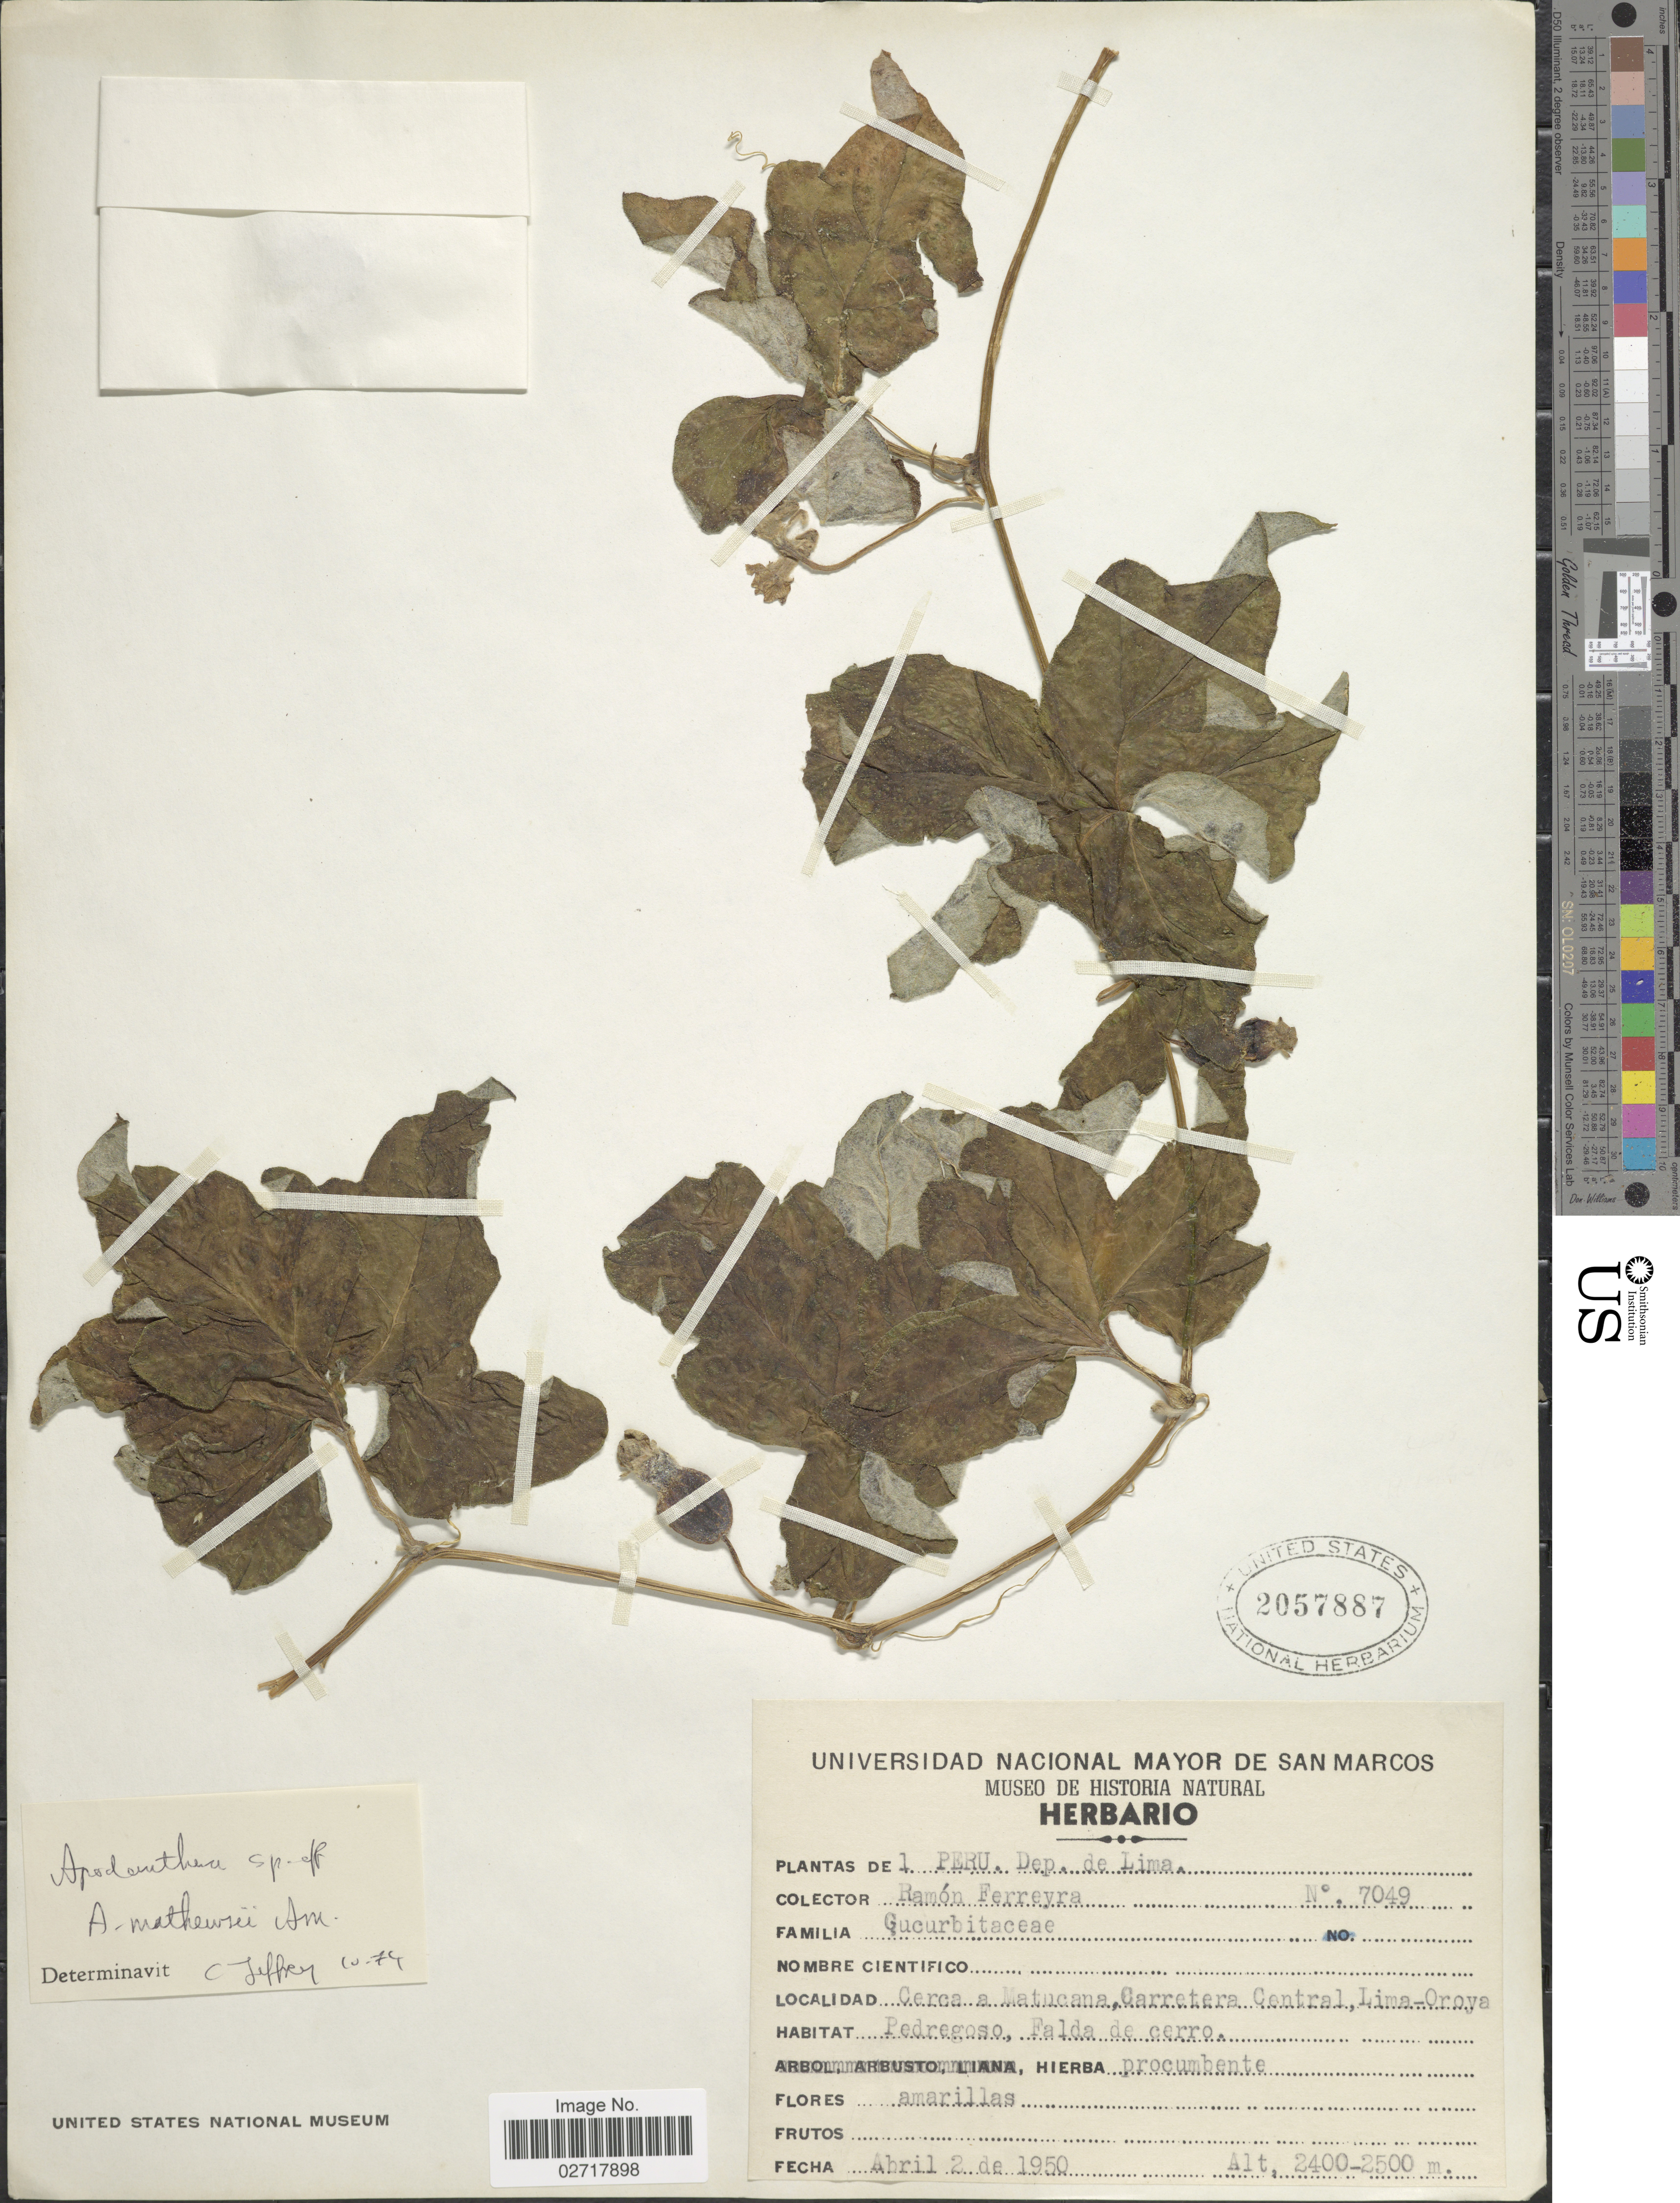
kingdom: Plantae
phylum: Tracheophyta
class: Magnoliopsida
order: Cucurbitales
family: Cucurbitaceae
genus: Apodanthera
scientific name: Apodanthera mathewsii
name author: Arn.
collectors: R. A. Ferreyra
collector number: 7049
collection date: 1950-04-02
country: Peru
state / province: Lima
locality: Cerca a Matucana, Carretera Central, Lima-Oroya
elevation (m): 2400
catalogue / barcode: US 2057887